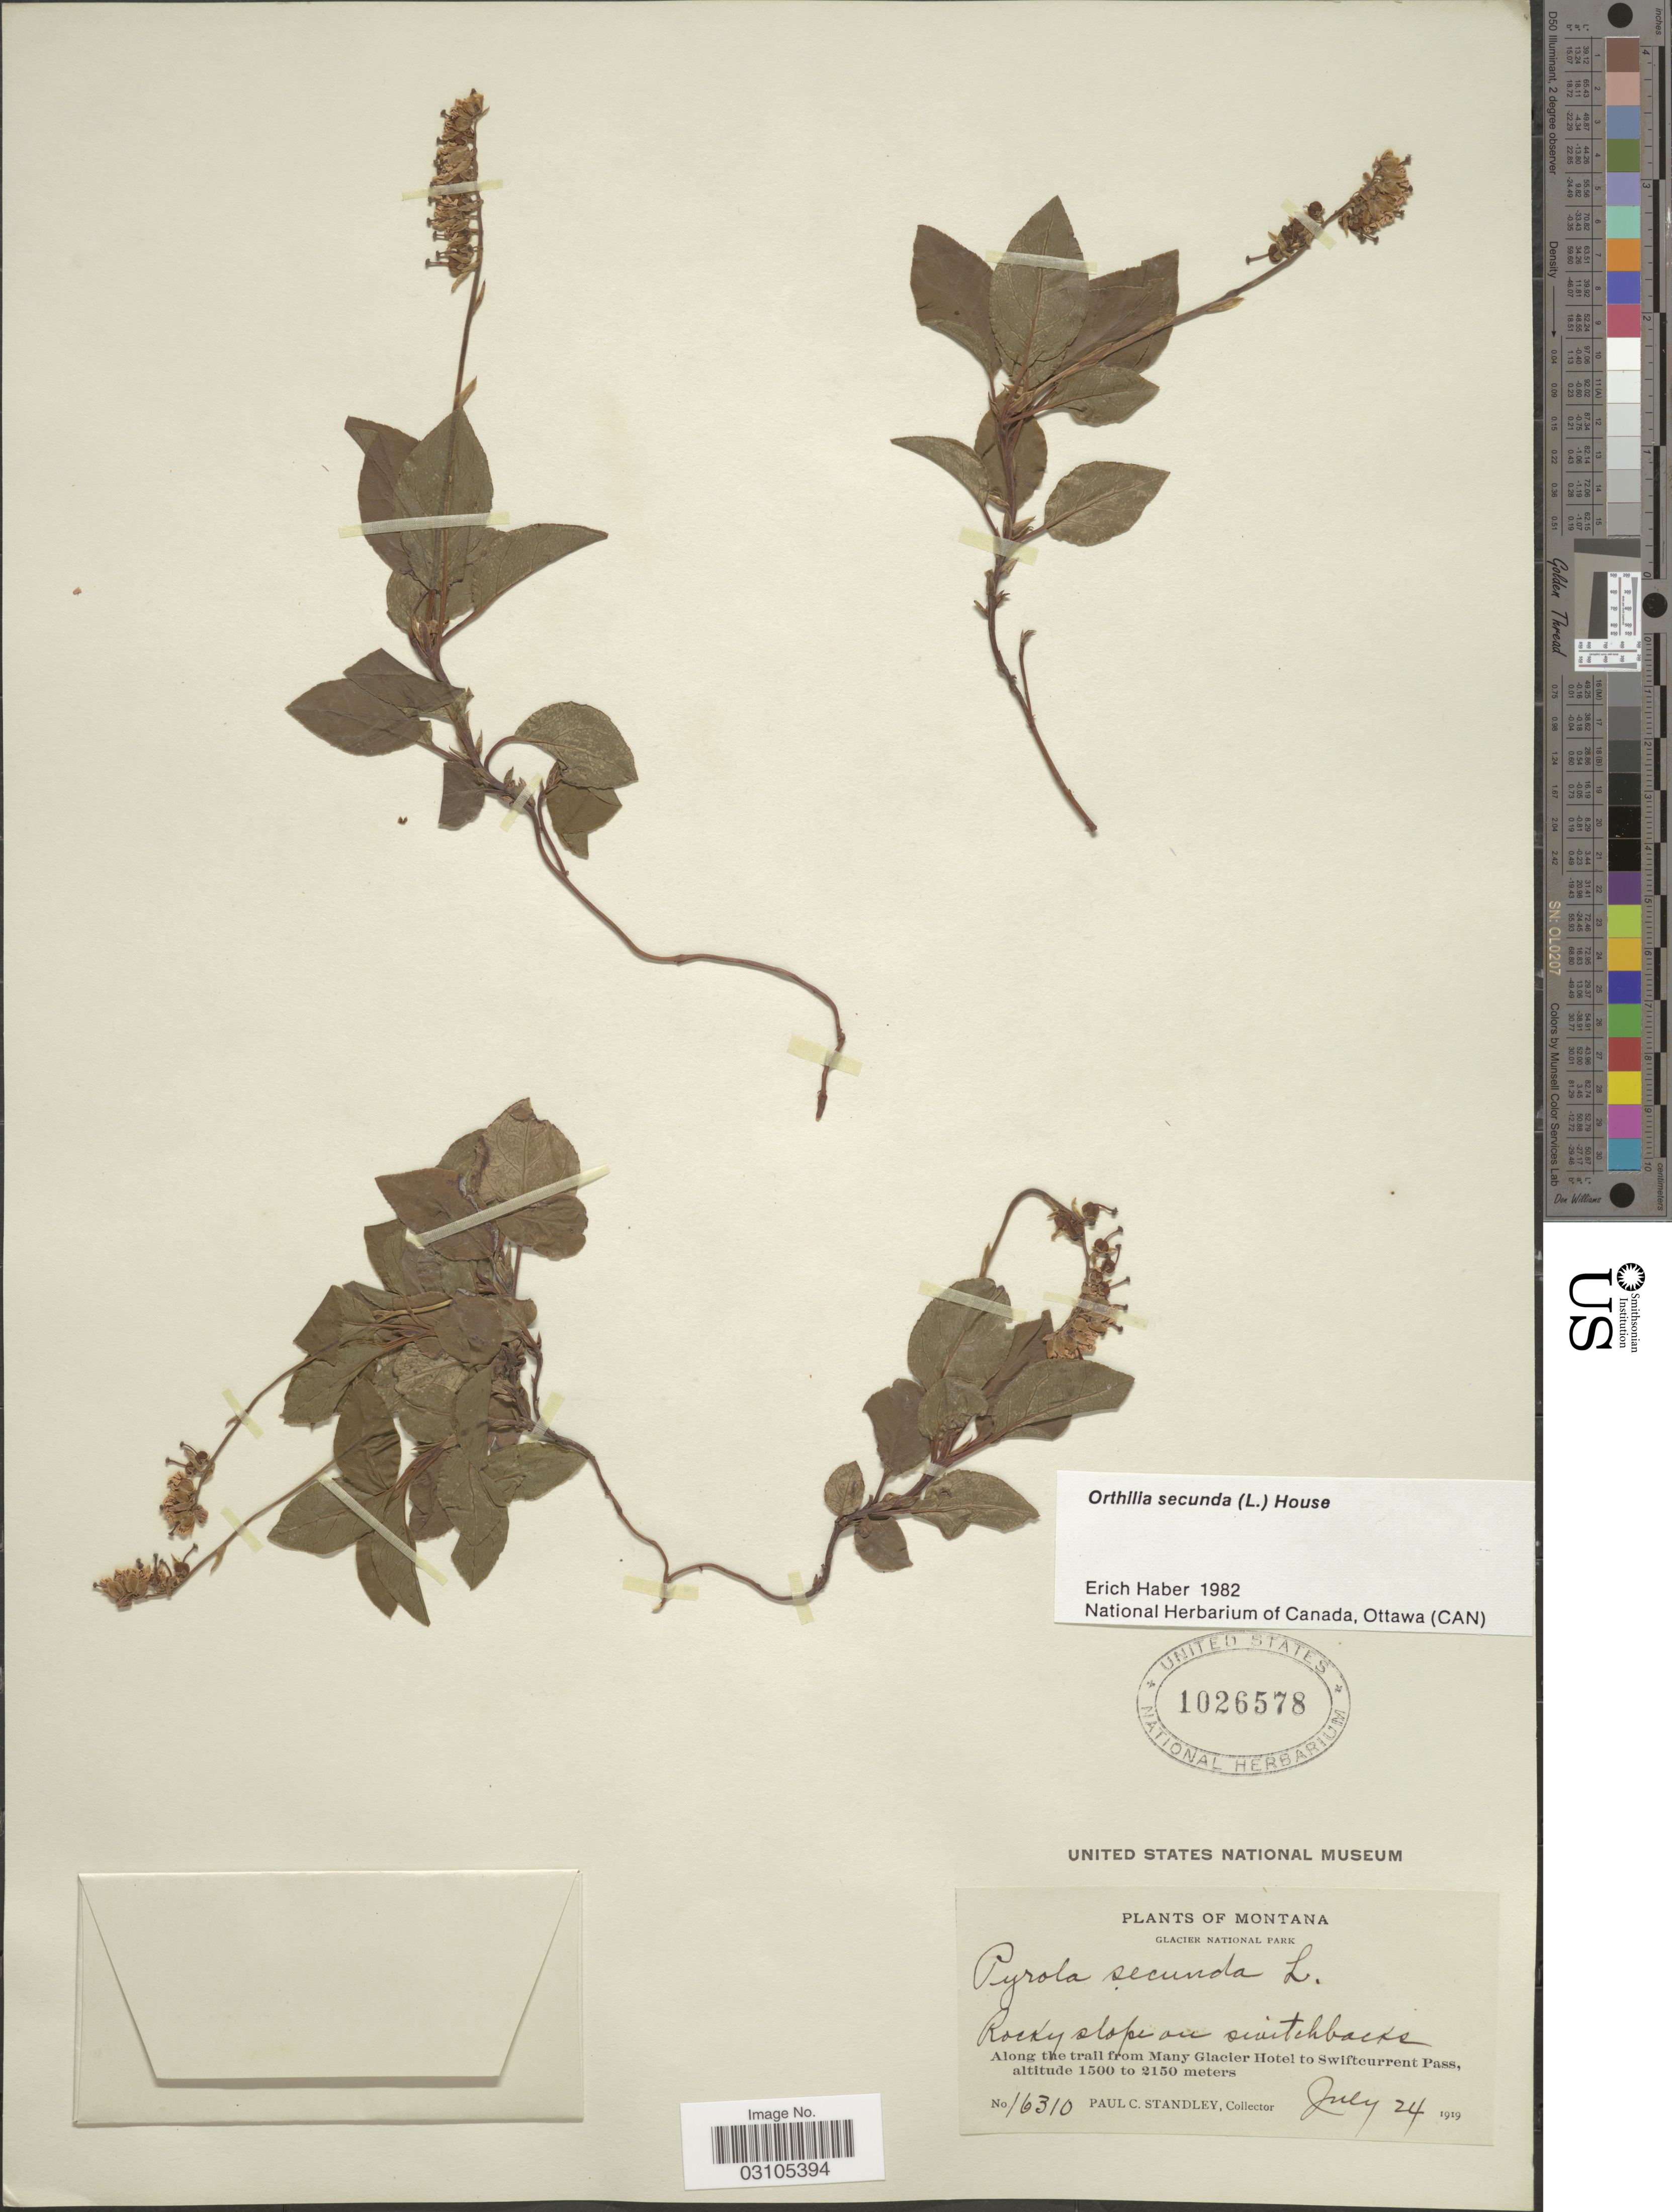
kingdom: Plantae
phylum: Tracheophyta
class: Magnoliopsida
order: Ericales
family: Ericaceae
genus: Orthilia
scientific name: Orthilia secunda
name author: (L.) House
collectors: P. C. Standley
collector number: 16310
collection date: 1919-07-24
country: United States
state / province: Montana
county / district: Glacier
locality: Glacier National Park. Along the trail from Many Glacier Hotel to Swiftcurrent Pass.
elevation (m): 1500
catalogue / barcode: US 1026578